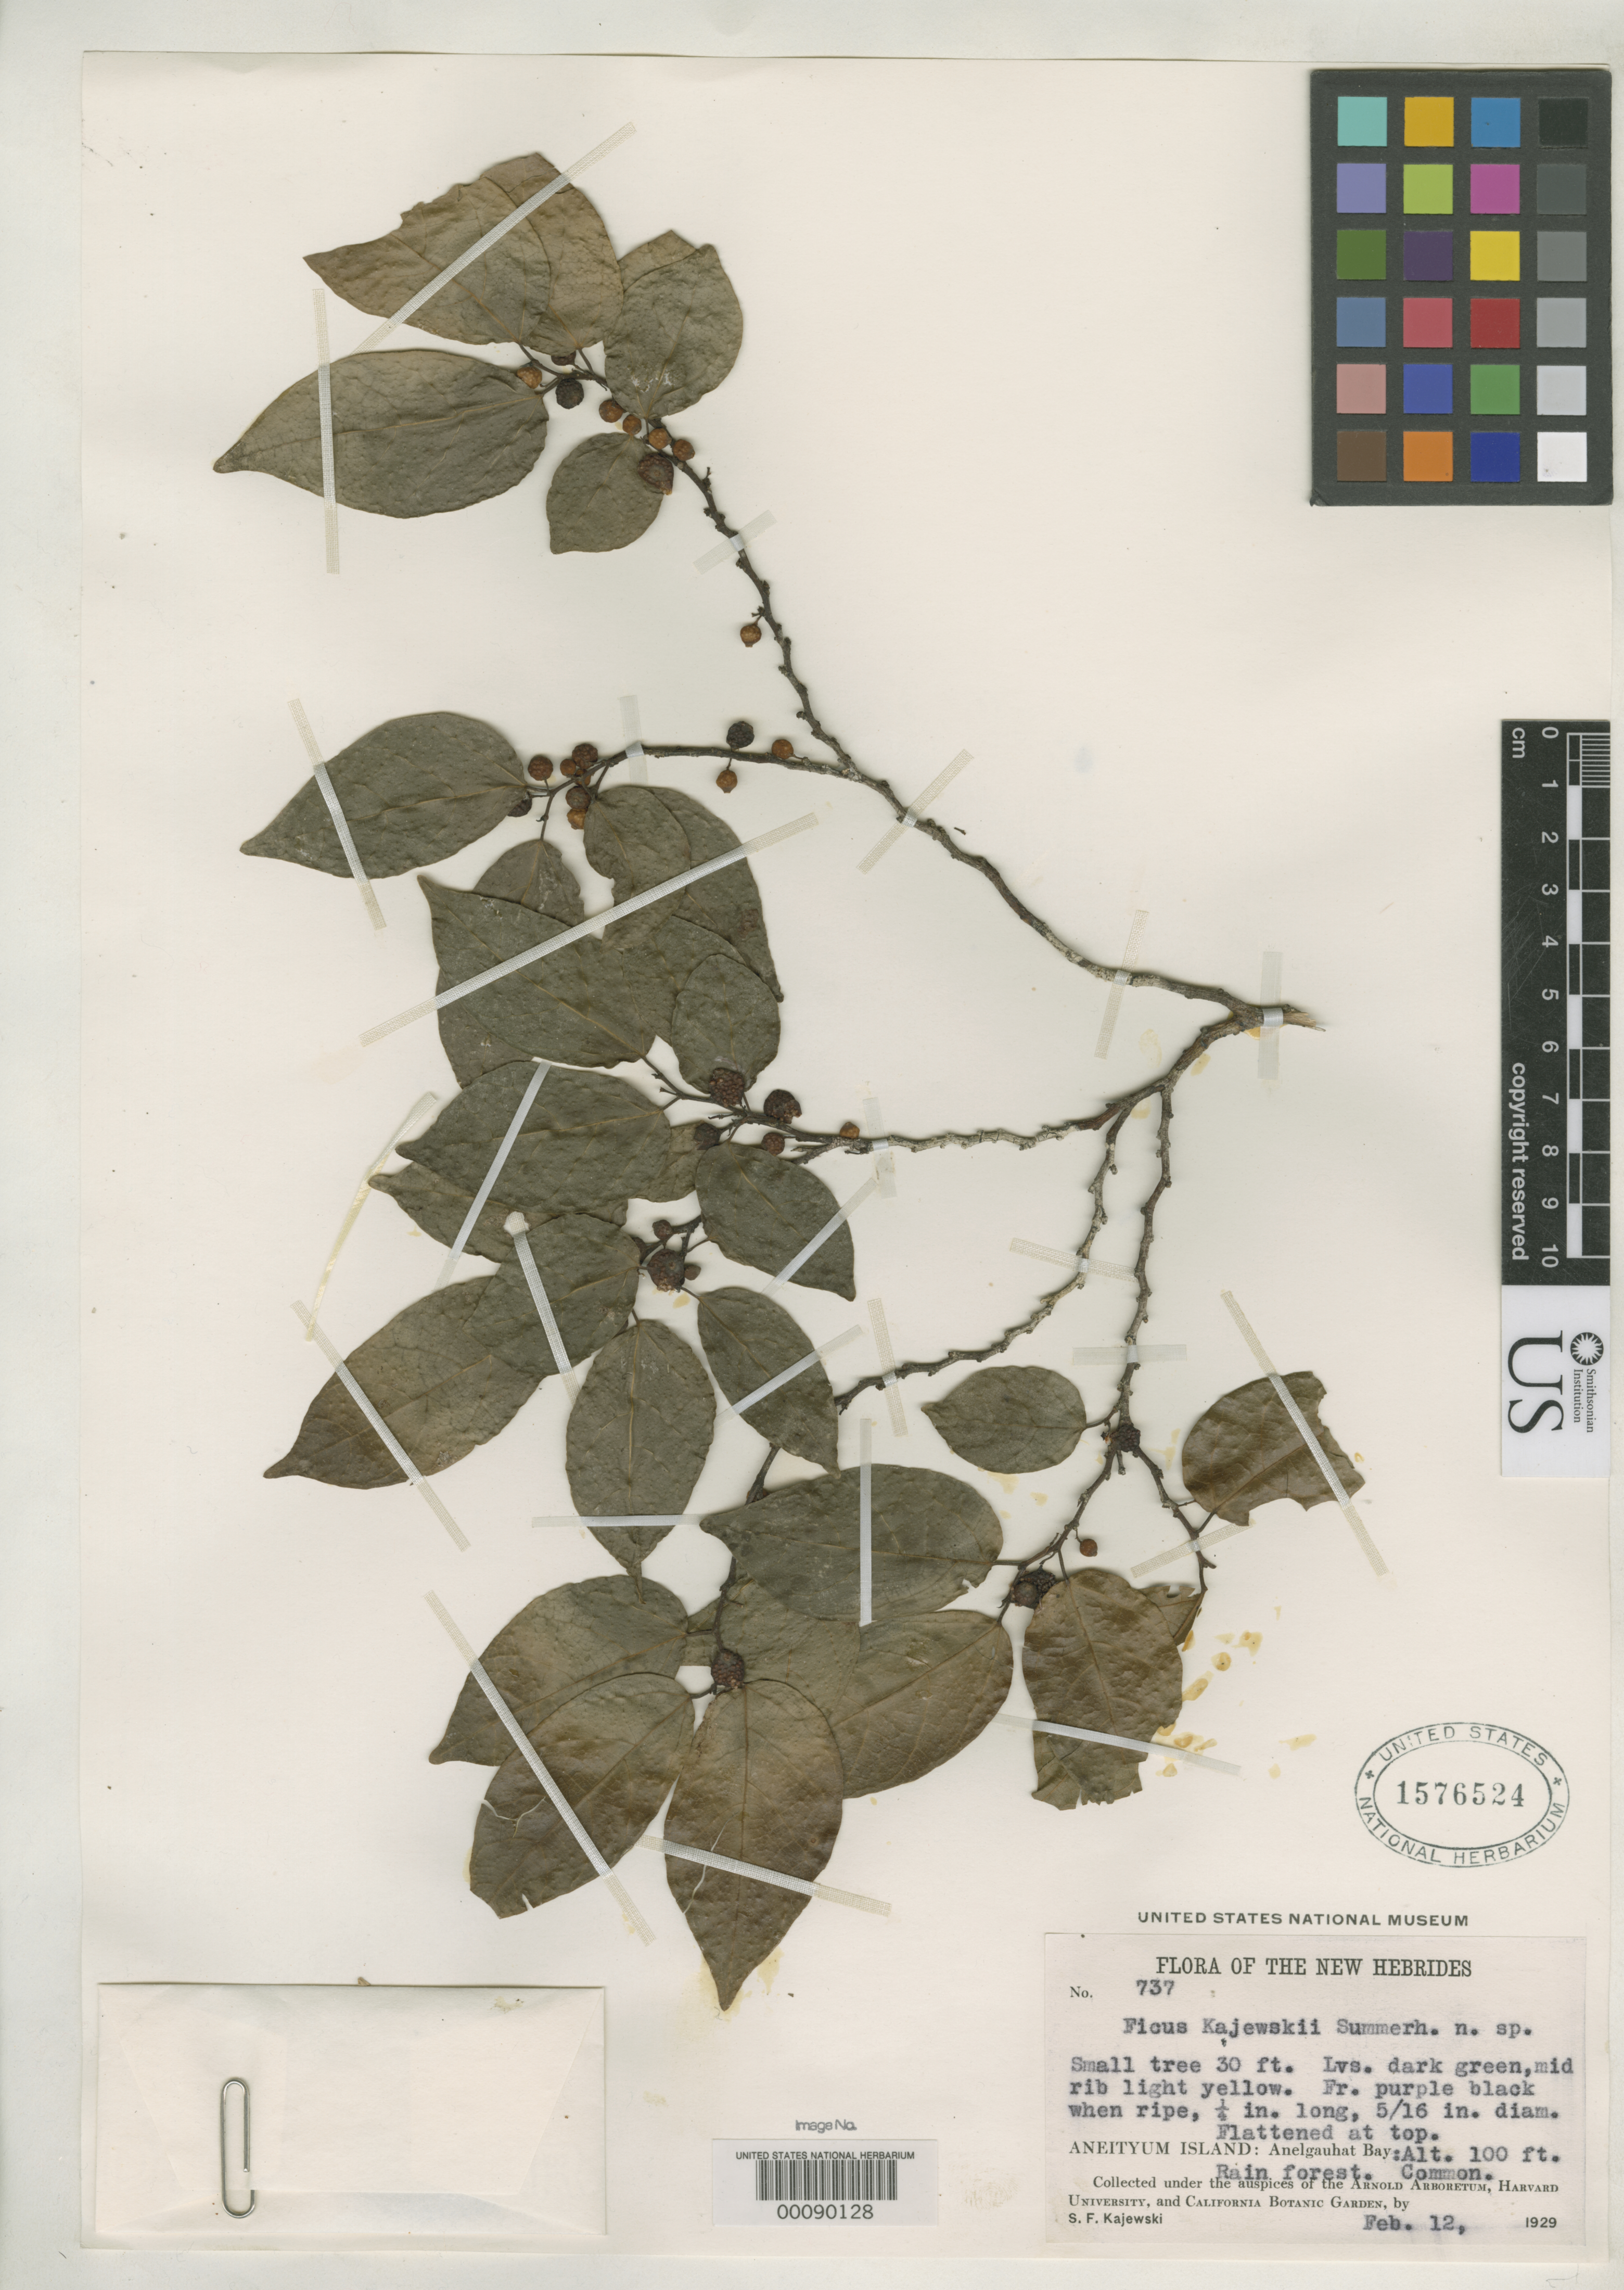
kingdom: Plantae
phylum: Tracheophyta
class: Magnoliopsida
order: Rosales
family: Moraceae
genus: Ficus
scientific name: Ficus kajewskii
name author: Summerh.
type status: Isotype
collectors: S. Kajewski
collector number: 737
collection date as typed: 12 Feb 1929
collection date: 1929-02-12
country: Vanuatu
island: Anatom [Aneityum]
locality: Anelgauhat Bay.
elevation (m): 30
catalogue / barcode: US 1576524